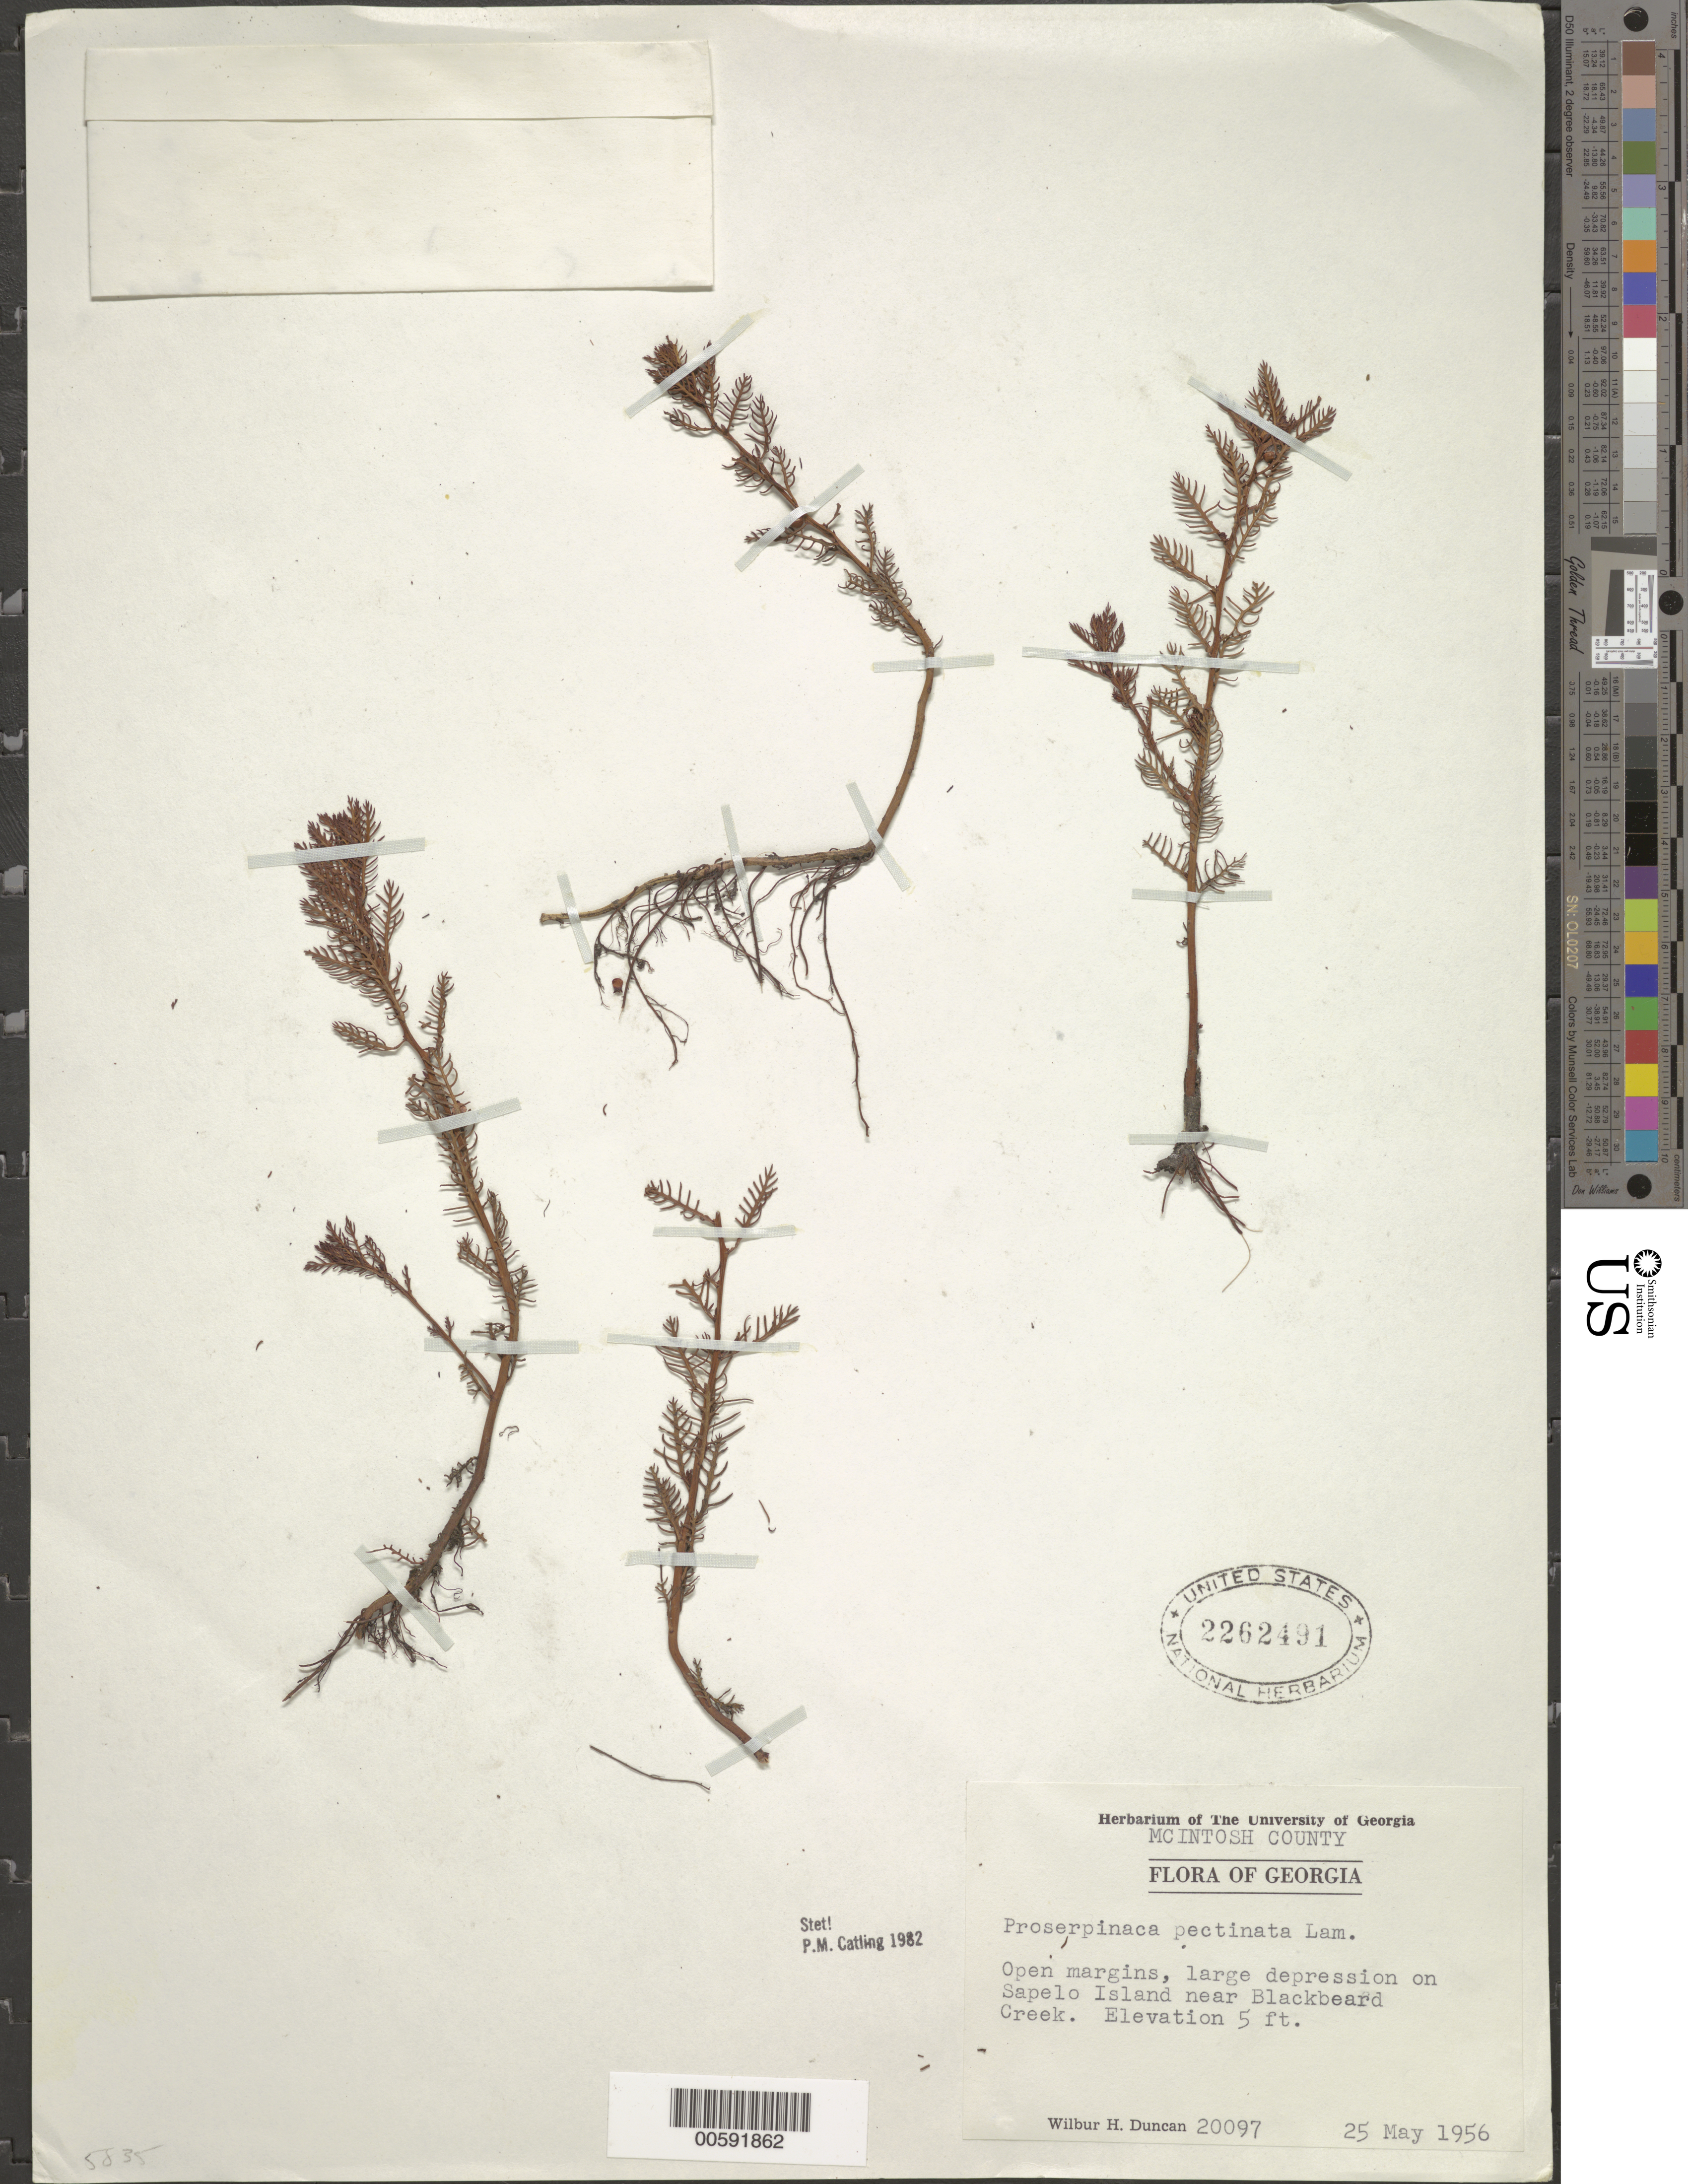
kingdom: Plantae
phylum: Tracheophyta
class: Magnoliopsida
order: Saxifragales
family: Haloragaceae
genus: Proserpinaca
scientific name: Proserpinaca pectinata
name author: Lam.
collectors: W. H. Duncan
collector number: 20097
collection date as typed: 25 May 1956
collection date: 1956-05-25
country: United States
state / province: Georgia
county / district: McIntosh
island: Sapelo Island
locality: Sapelo Island near Blackbeard Creek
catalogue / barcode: US 2262491